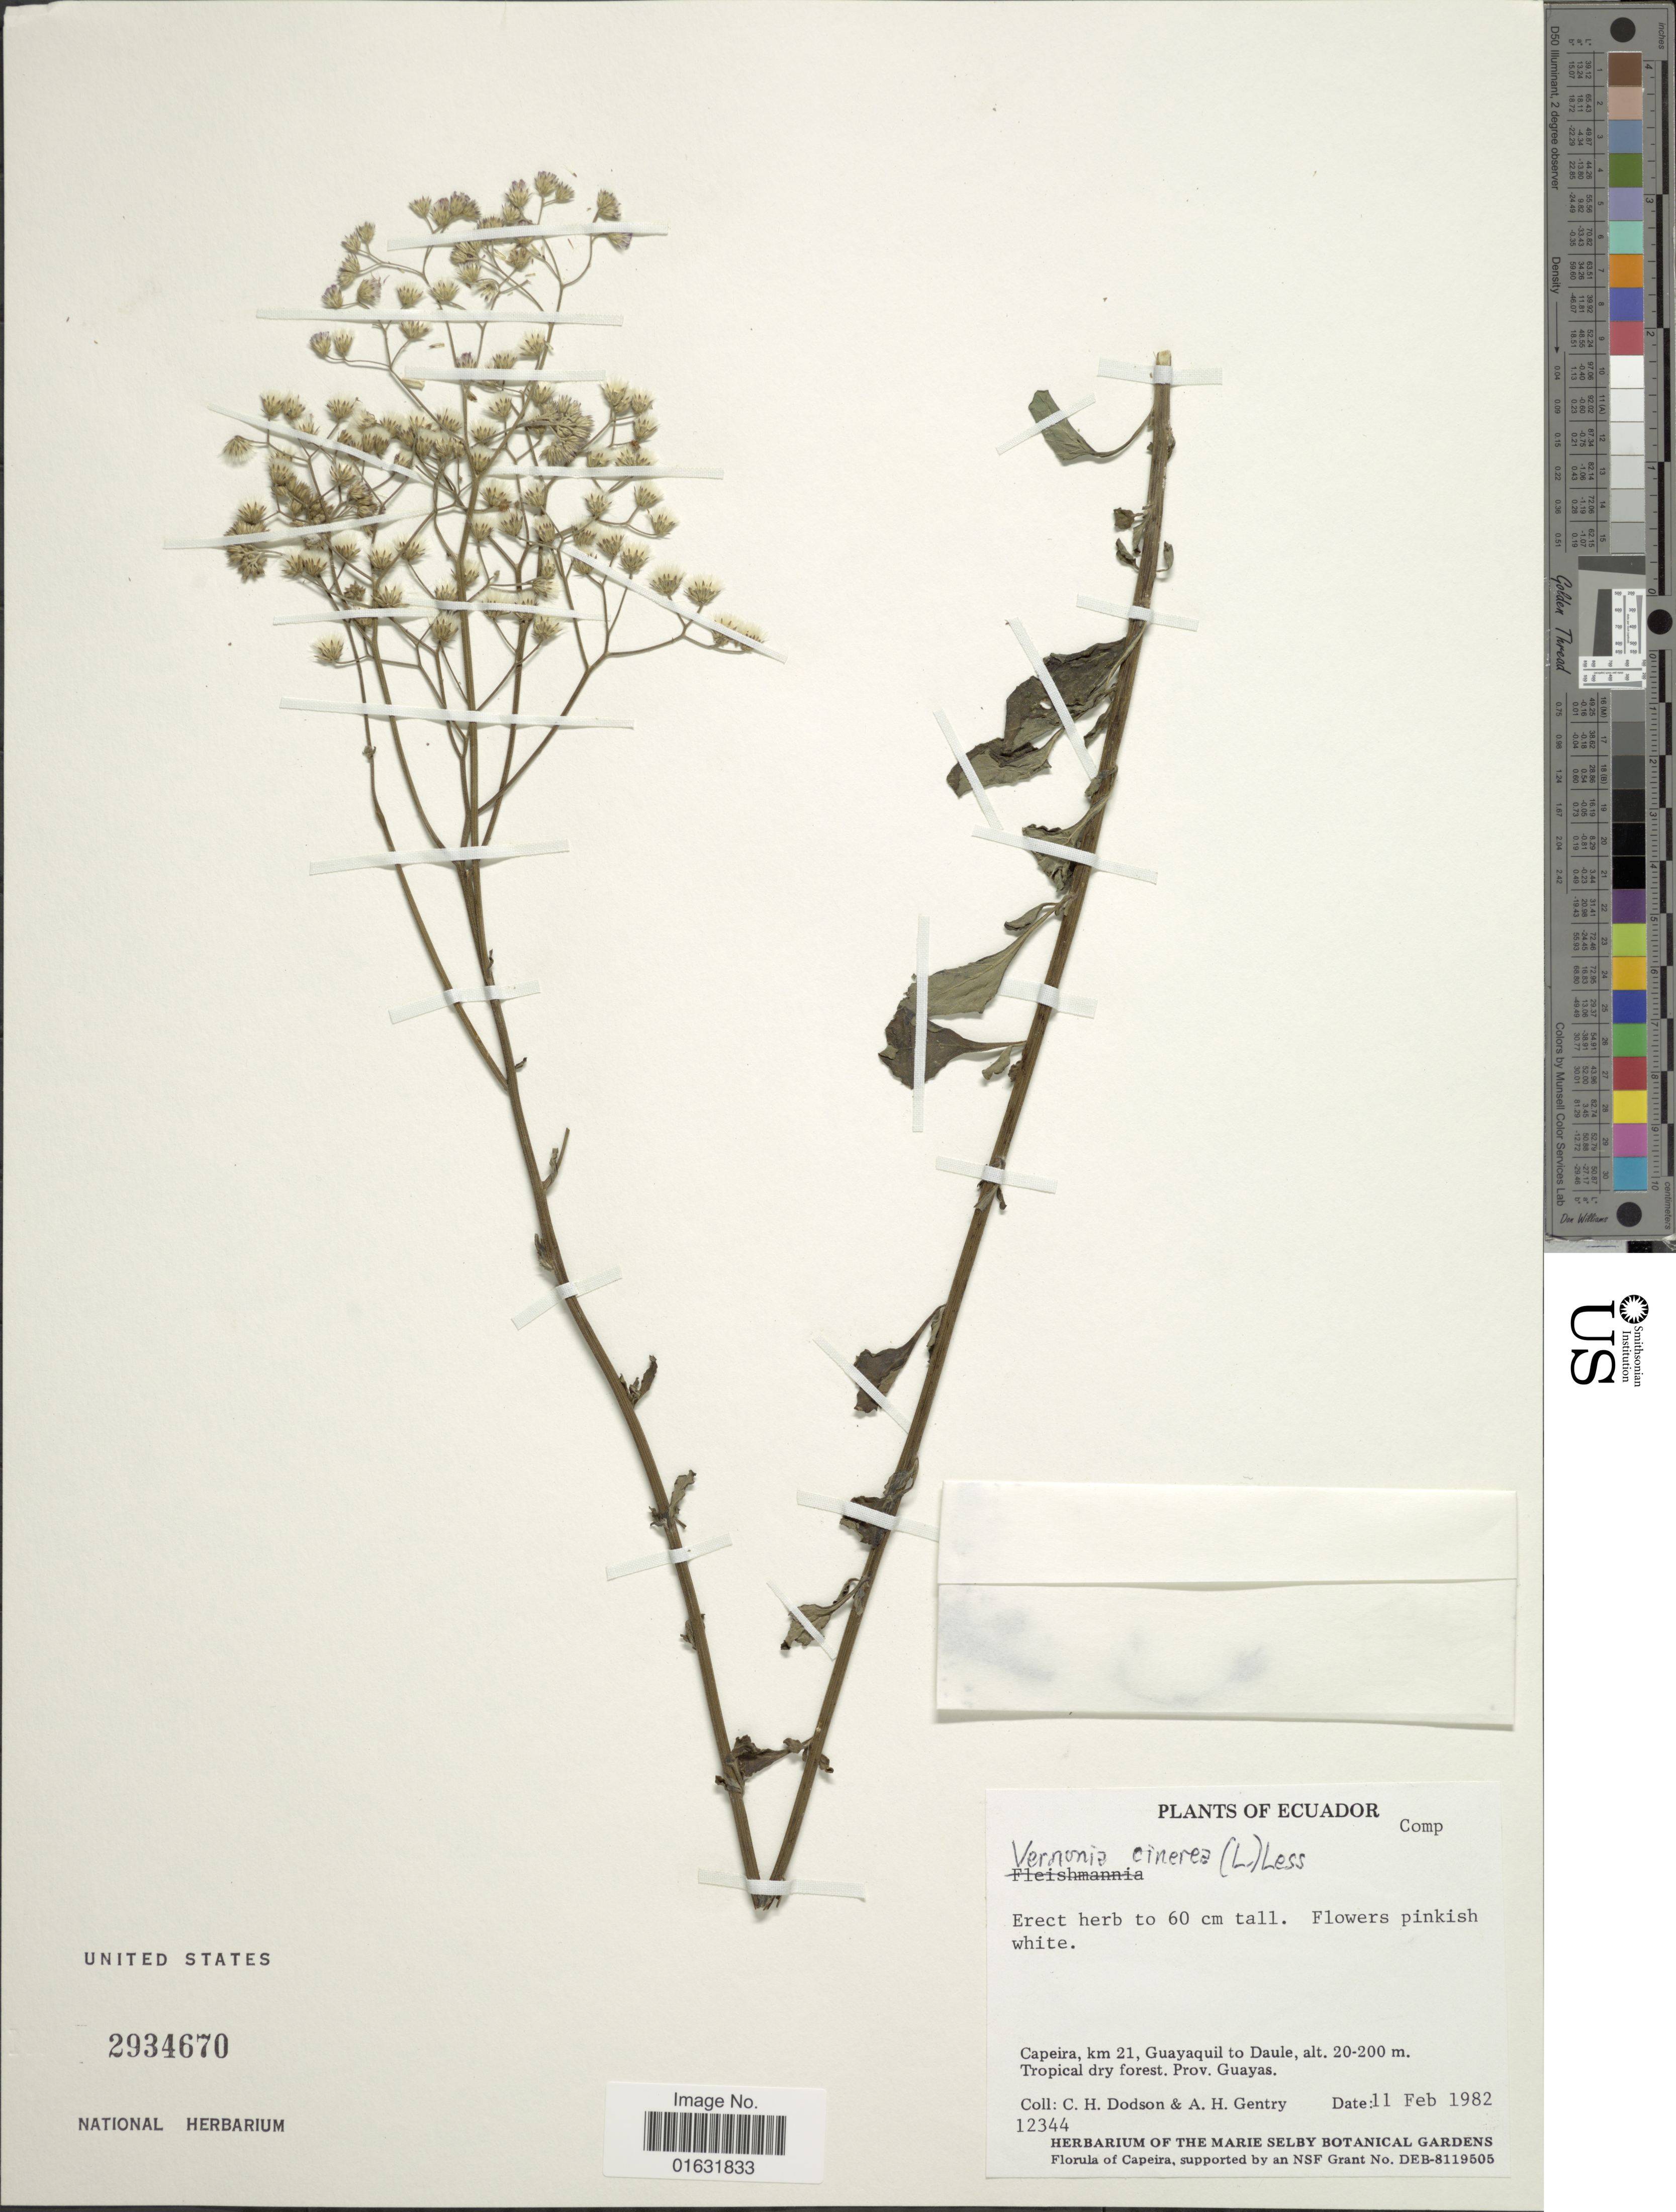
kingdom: Plantae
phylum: Tracheophyta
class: Magnoliopsida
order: Asterales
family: Asteraceae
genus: Cyanthillium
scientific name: Cyanthillium cinereum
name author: (L.) H. Rob.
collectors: C. H. Dodson & A. H. Gentry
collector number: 12344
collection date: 1982-02-11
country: Ecuador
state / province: Guayas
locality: Capeiras, km 21, Guayaquil to Daule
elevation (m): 20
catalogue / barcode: US 2934670